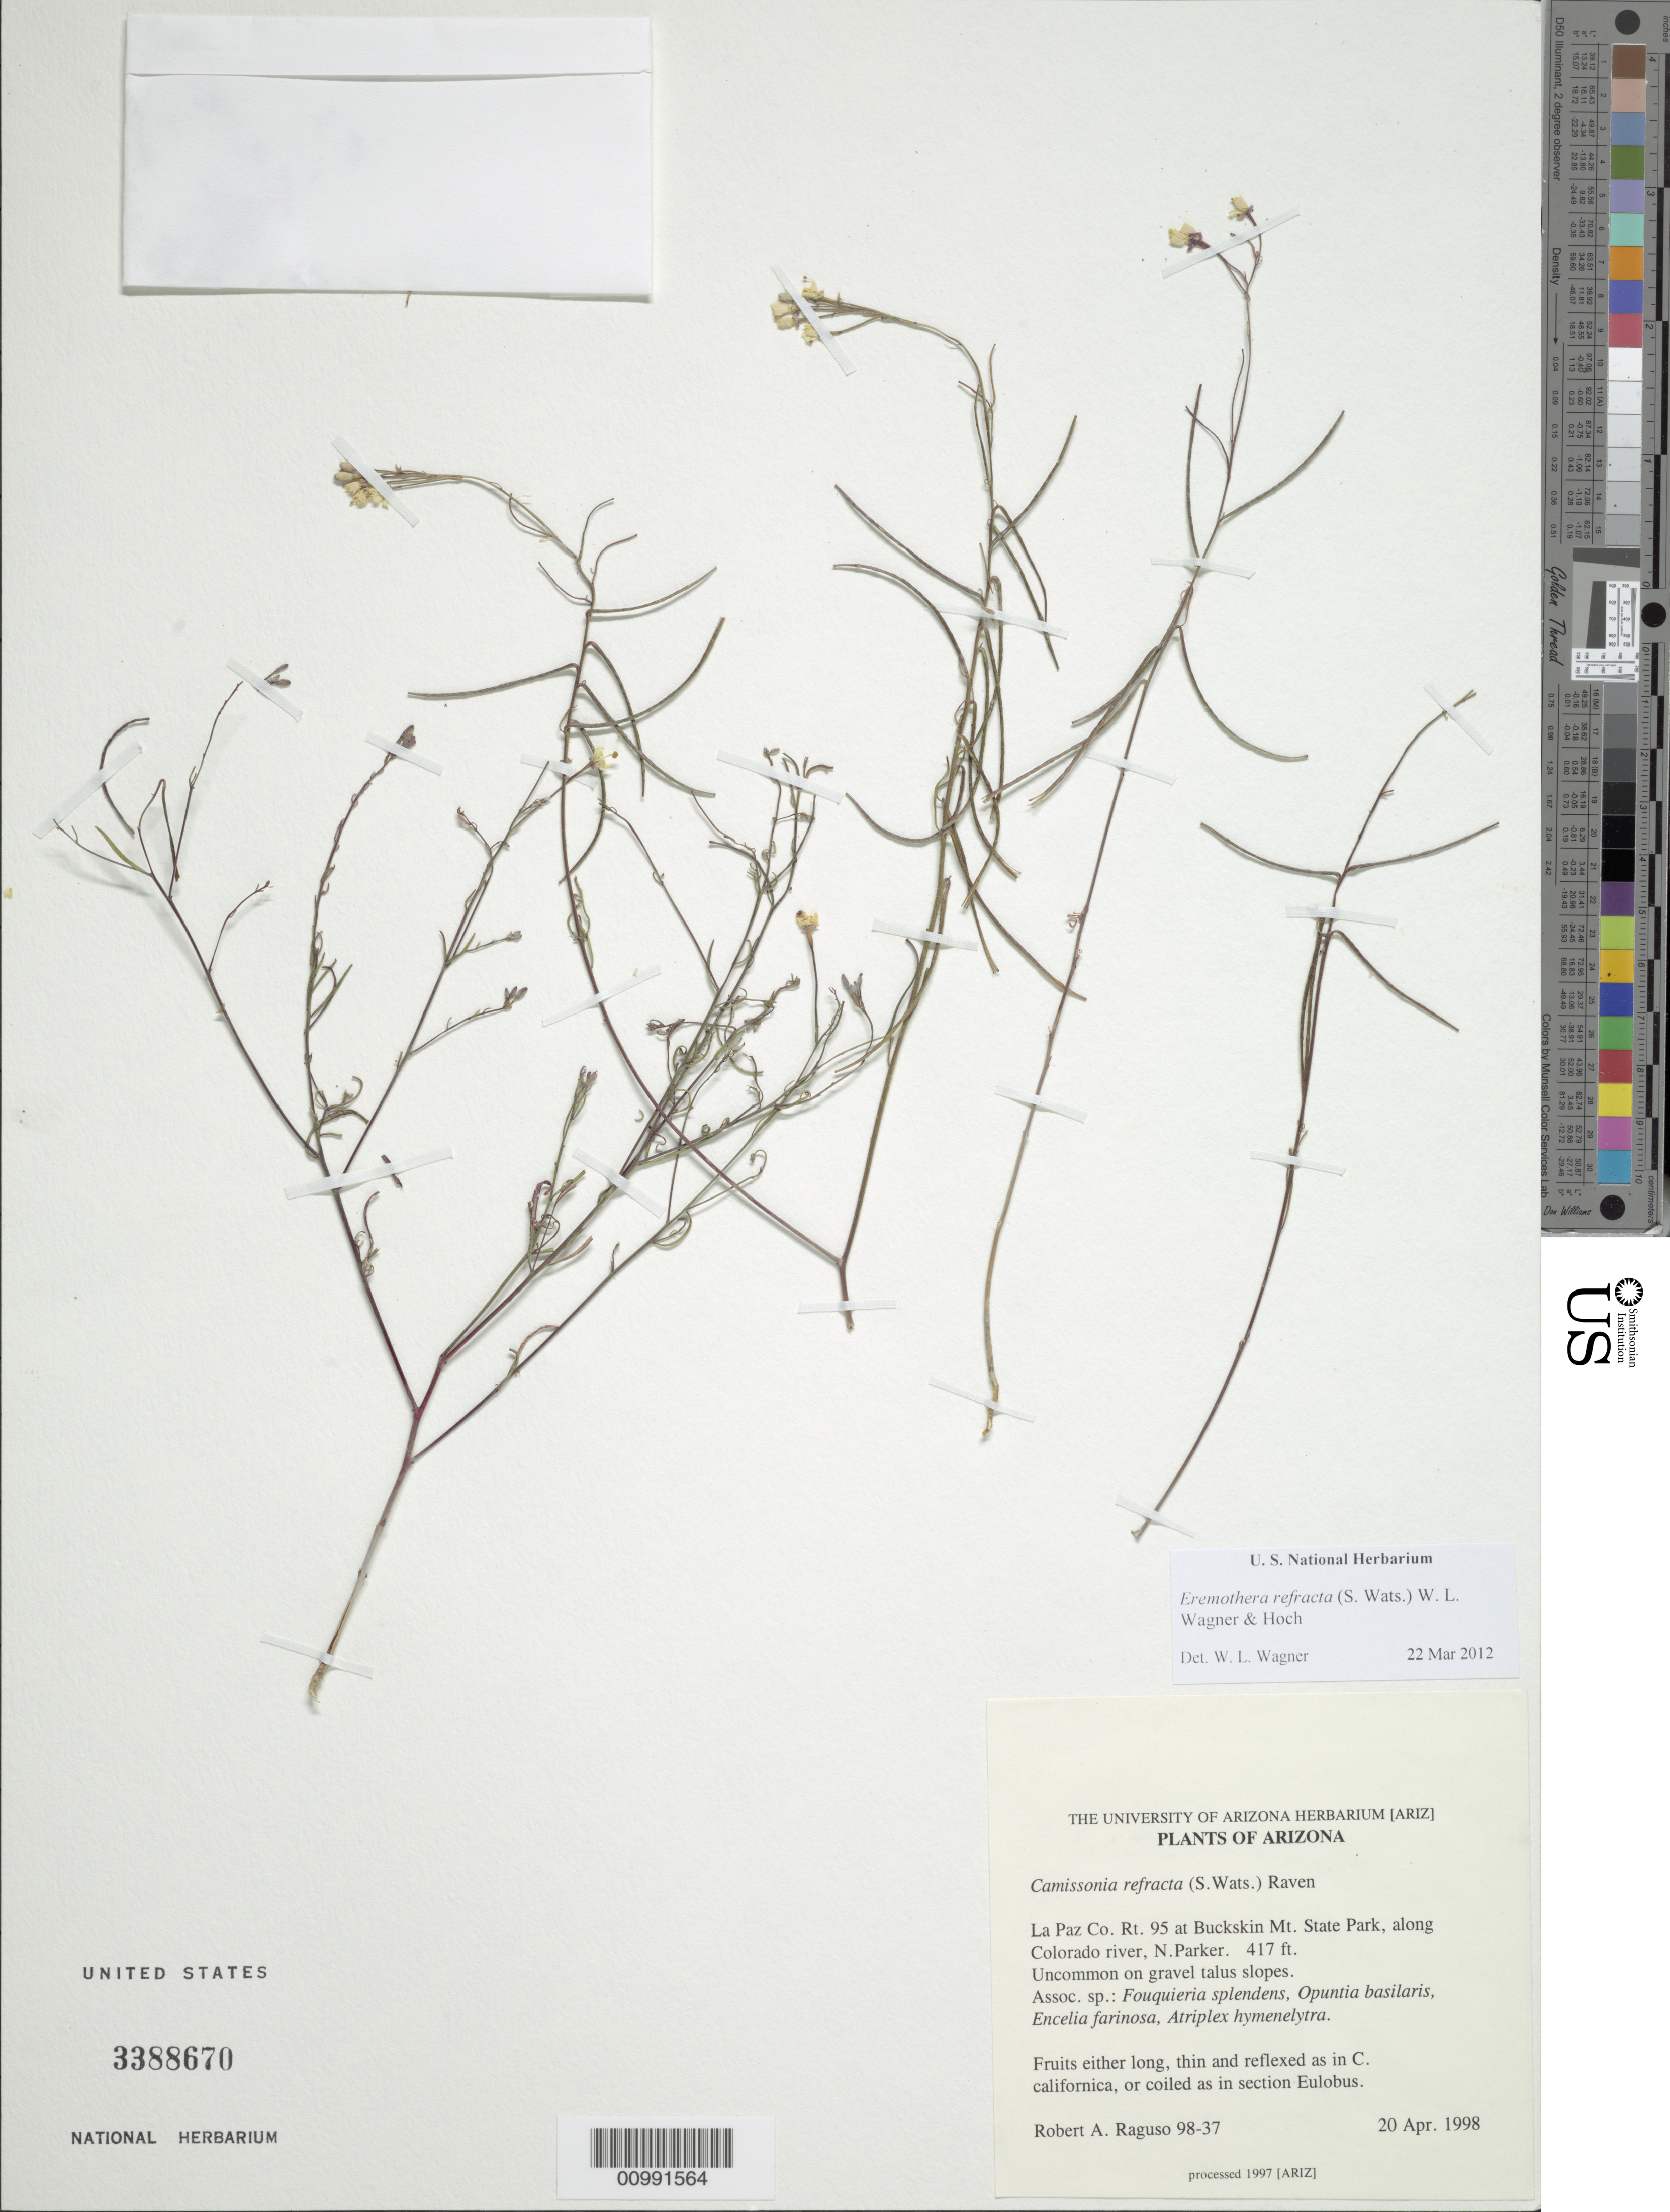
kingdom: Plantae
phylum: Tracheophyta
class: Magnoliopsida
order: Myrtales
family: Onagraceae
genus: Eremothera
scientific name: Eremothera refracta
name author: (S. Watson) W.L. Wagner & Hoch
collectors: R. Raguso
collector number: RAR98-37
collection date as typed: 20 Apr 1998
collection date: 1998-04-20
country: United States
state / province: Arizona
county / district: La Paz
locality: Route 95 at Buckskin Mountain State Park, along Colorado river.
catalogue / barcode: US 3388670